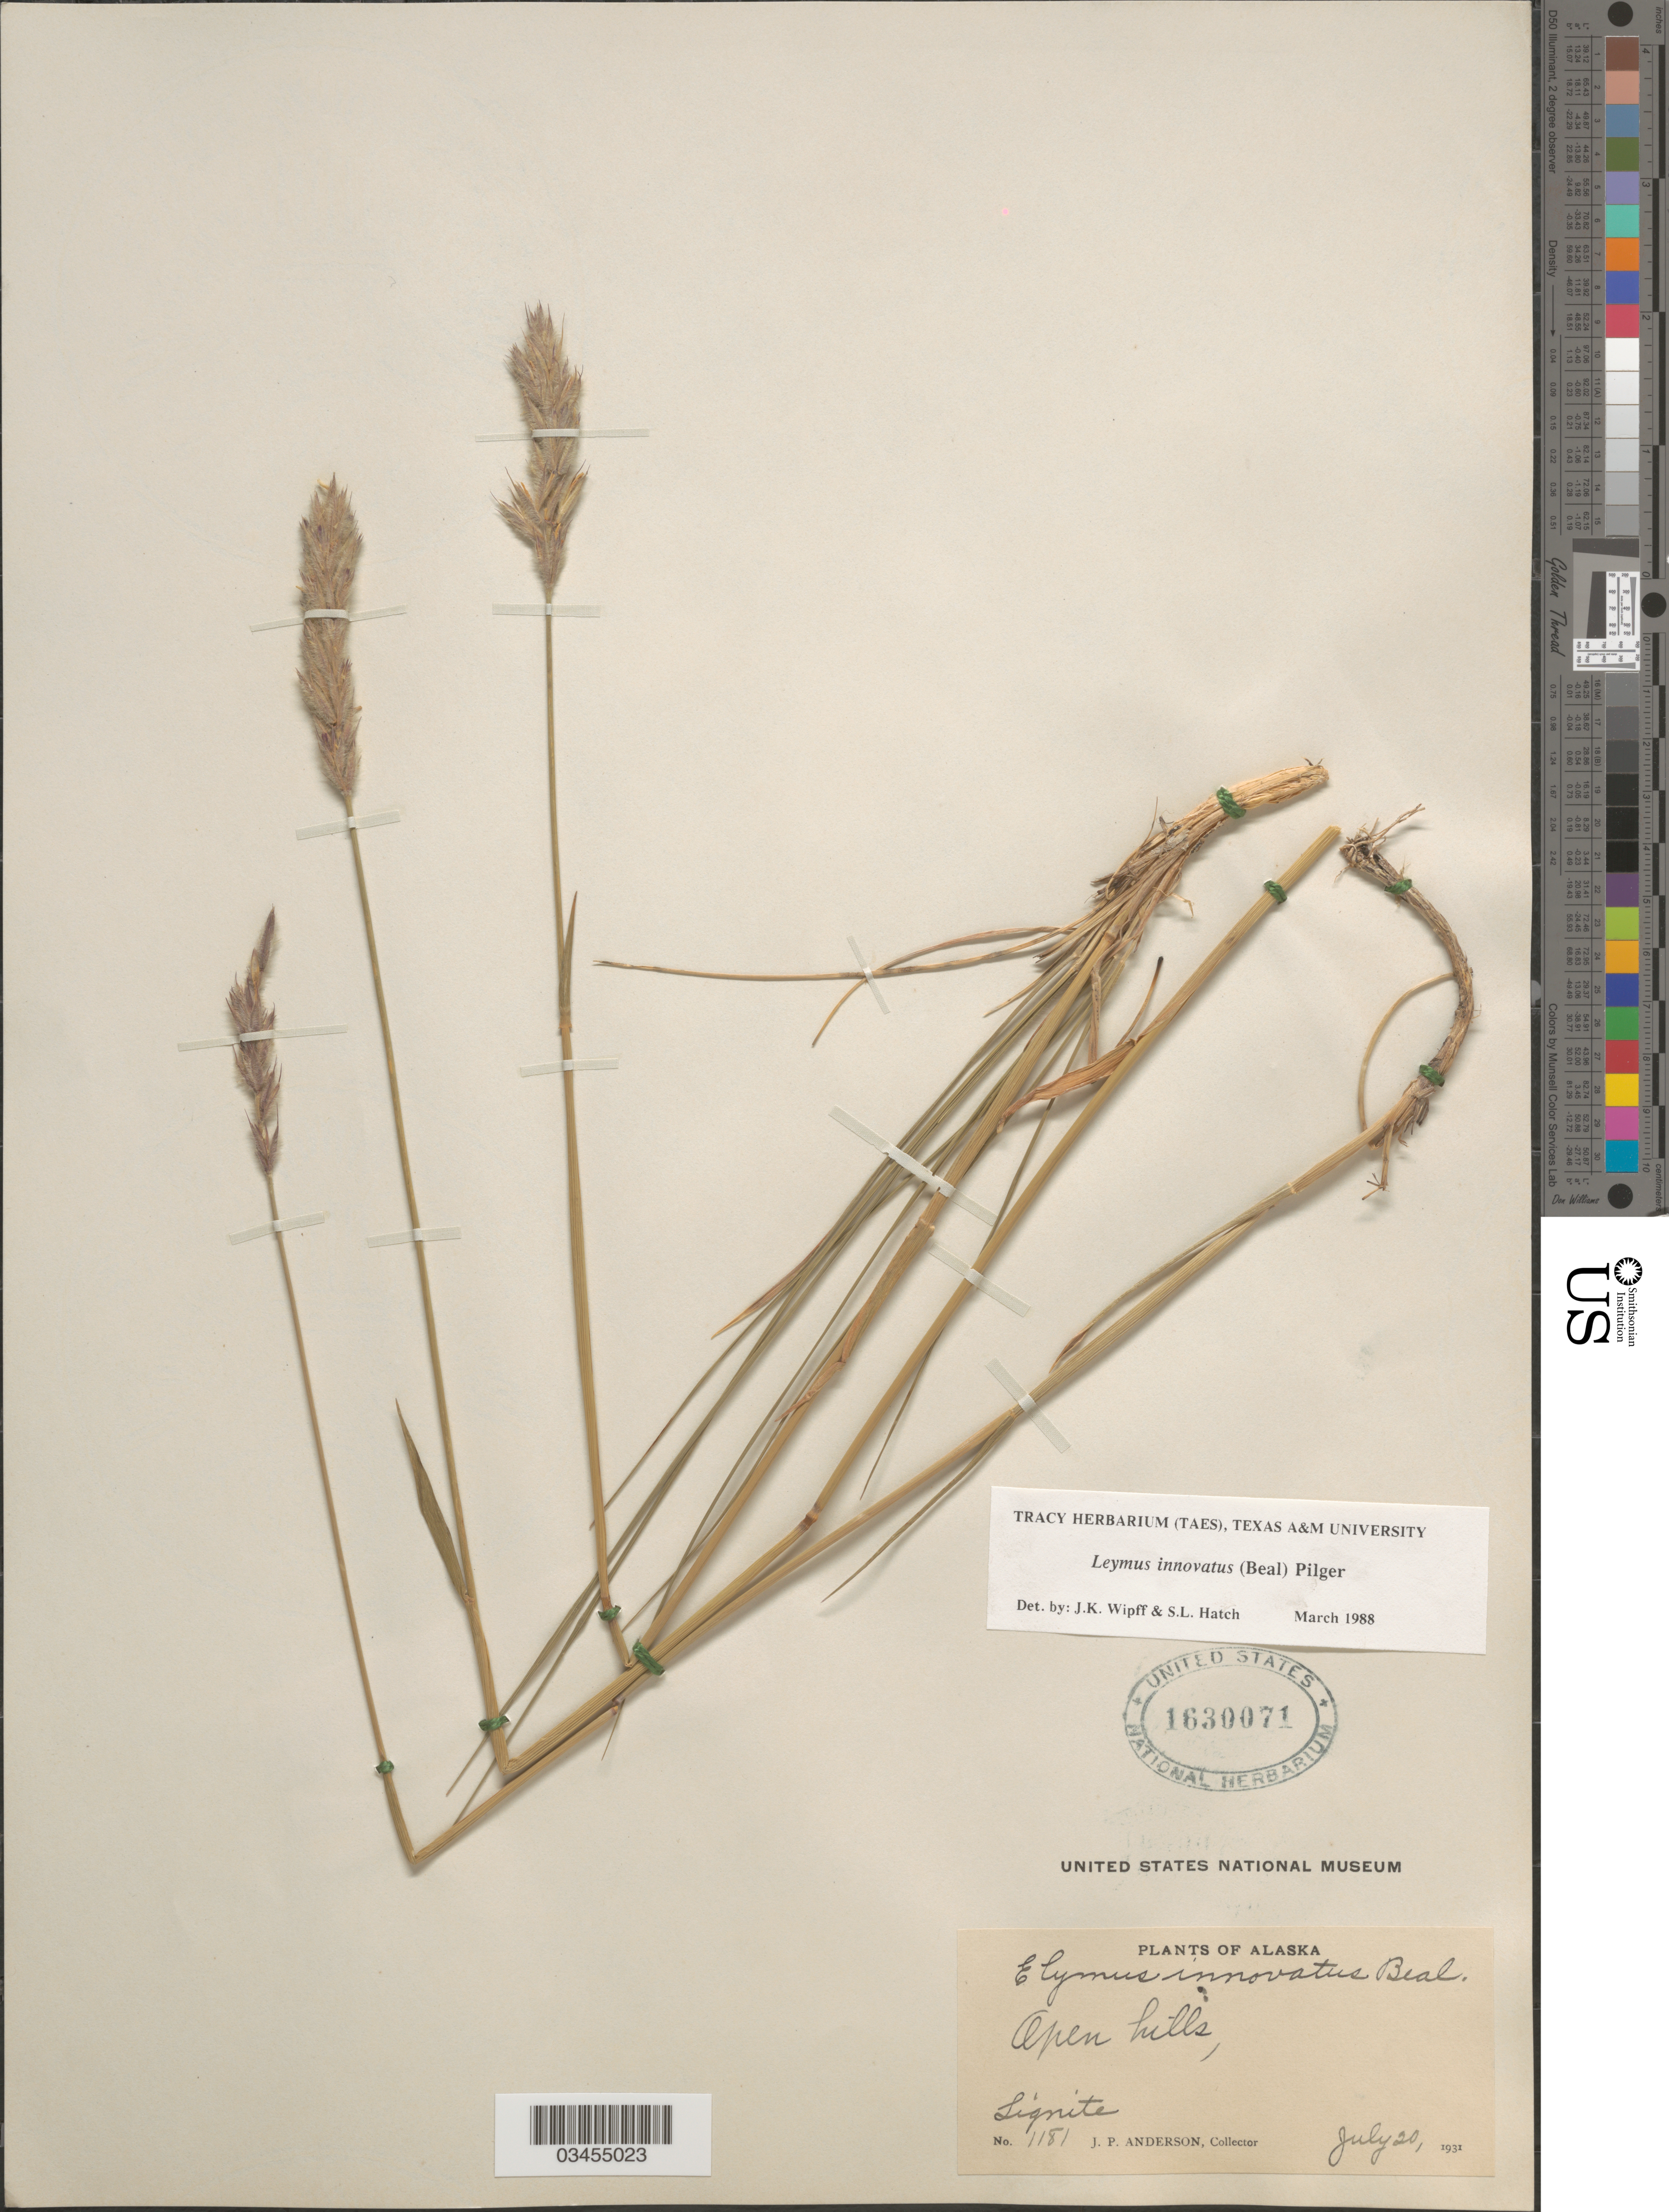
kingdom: Plantae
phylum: Tracheophyta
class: Liliopsida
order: Poales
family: Poaceae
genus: Leymus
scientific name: Leymus innovatus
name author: (W.J. Beal) Pilg.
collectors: J. P. Anderson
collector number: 1181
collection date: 1931-07-20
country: United States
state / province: Alaska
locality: Open hills, Lignite.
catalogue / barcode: US 1630071